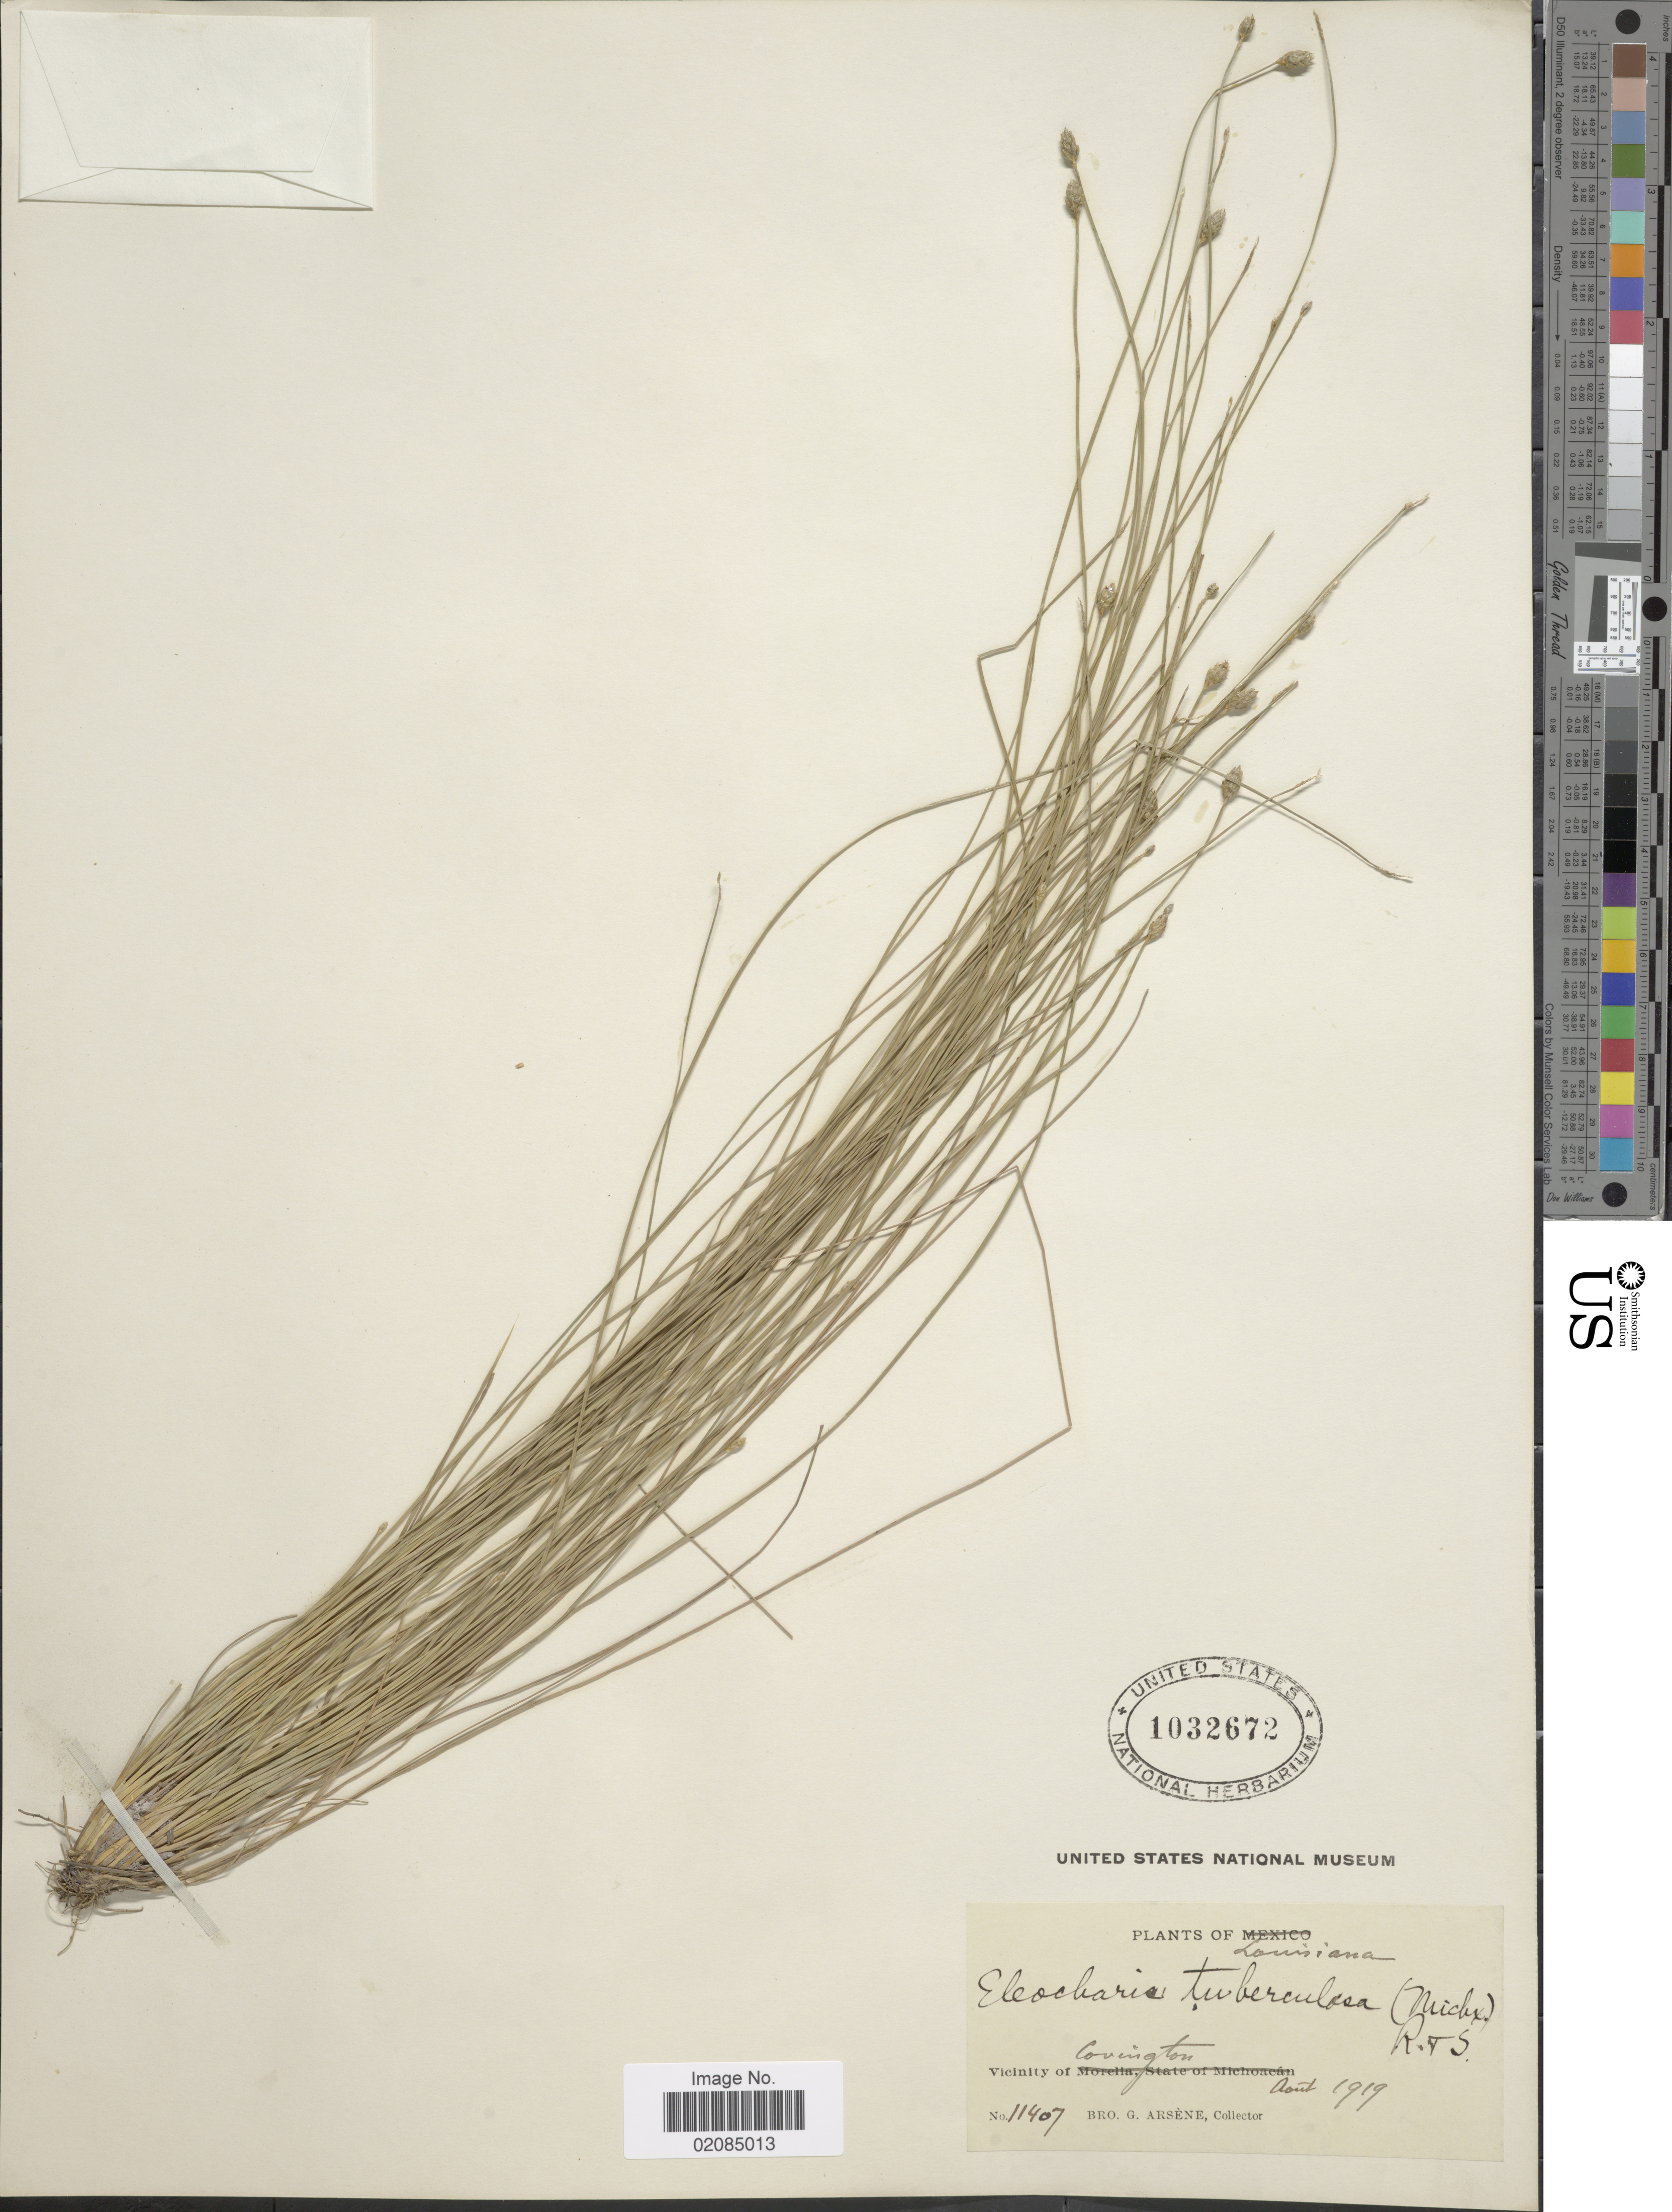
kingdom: Plantae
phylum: Tracheophyta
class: Liliopsida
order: Poales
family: Cyperaceae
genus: Eleocharis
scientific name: Eleocharis tuberculosa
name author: (Michx.) Roem. & Schult.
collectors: Bro. G. Arsène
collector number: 11407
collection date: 1919-08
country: United States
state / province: Louisiana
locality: Vicinity of Covington.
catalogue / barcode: US 1032672